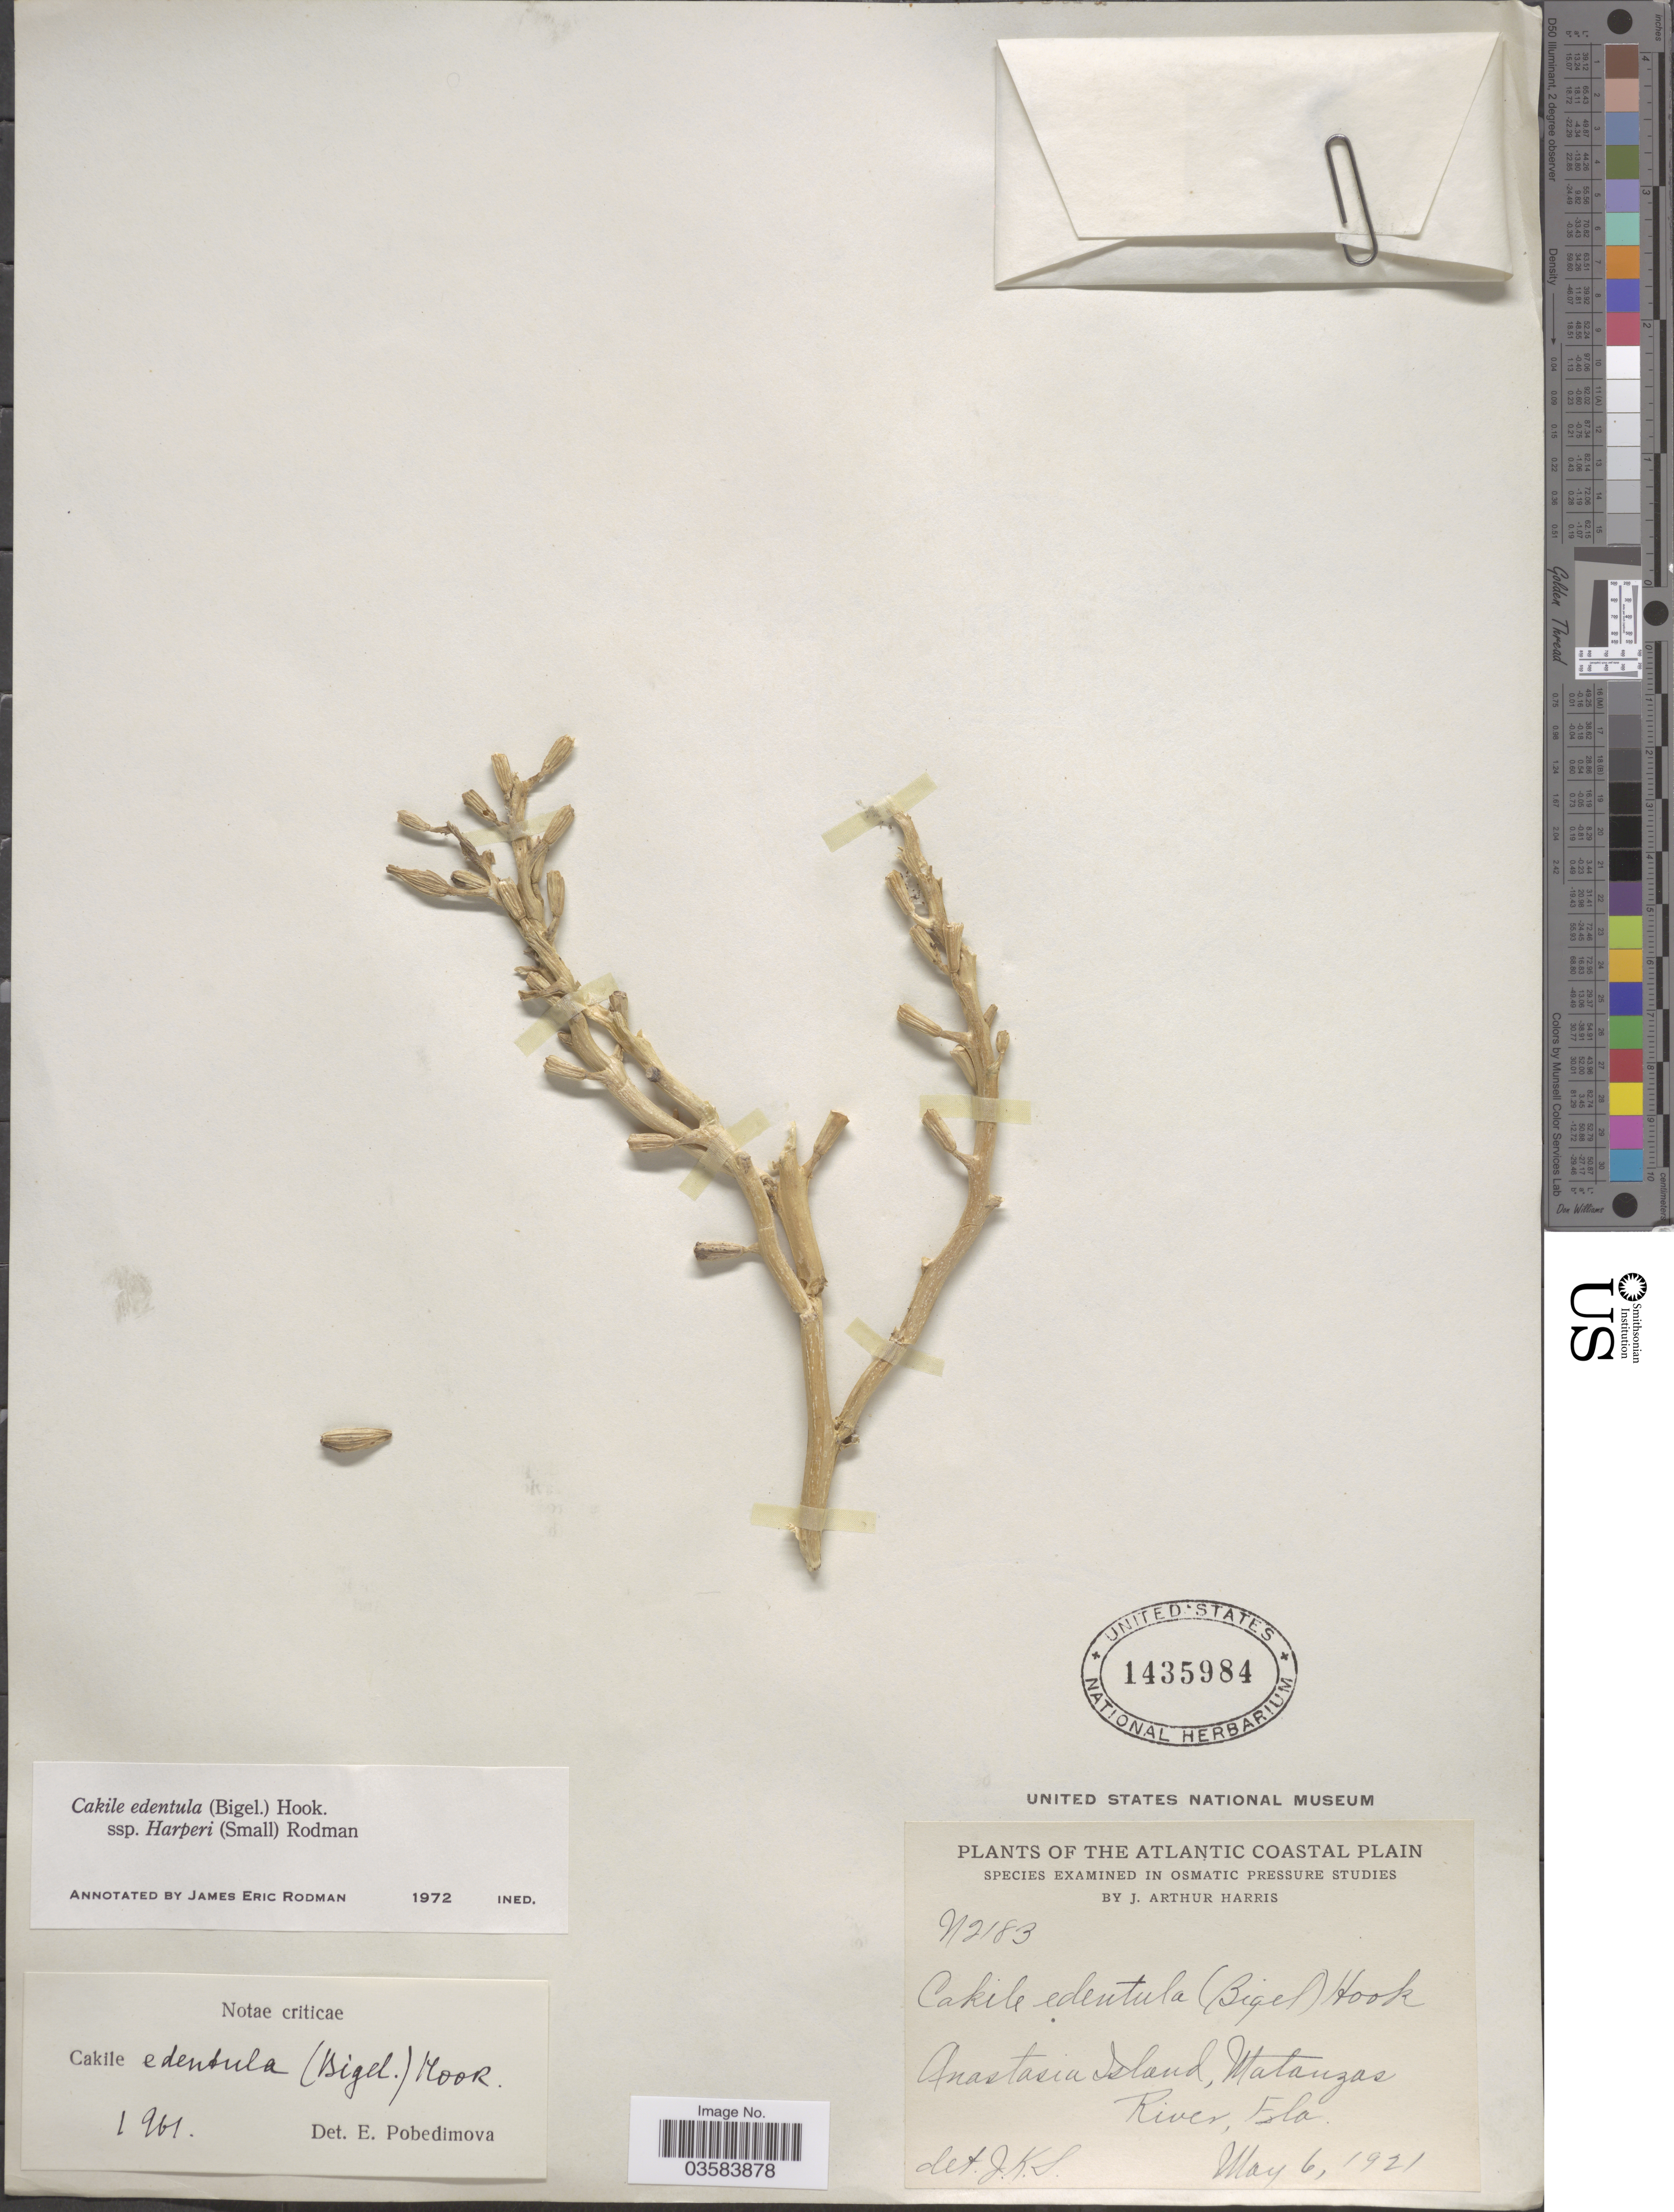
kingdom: Plantae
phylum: Tracheophyta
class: Magnoliopsida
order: Brassicales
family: Brassicaceae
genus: Cakile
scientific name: Cakile edentula subsp. harperi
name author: (Small) Rodman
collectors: J. A. Harris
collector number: N2183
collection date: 1921-05-06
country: United States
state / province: Florida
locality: The Atlantic Coastal Plain. Anastasia Island, Matanzas River.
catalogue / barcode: US 1435984